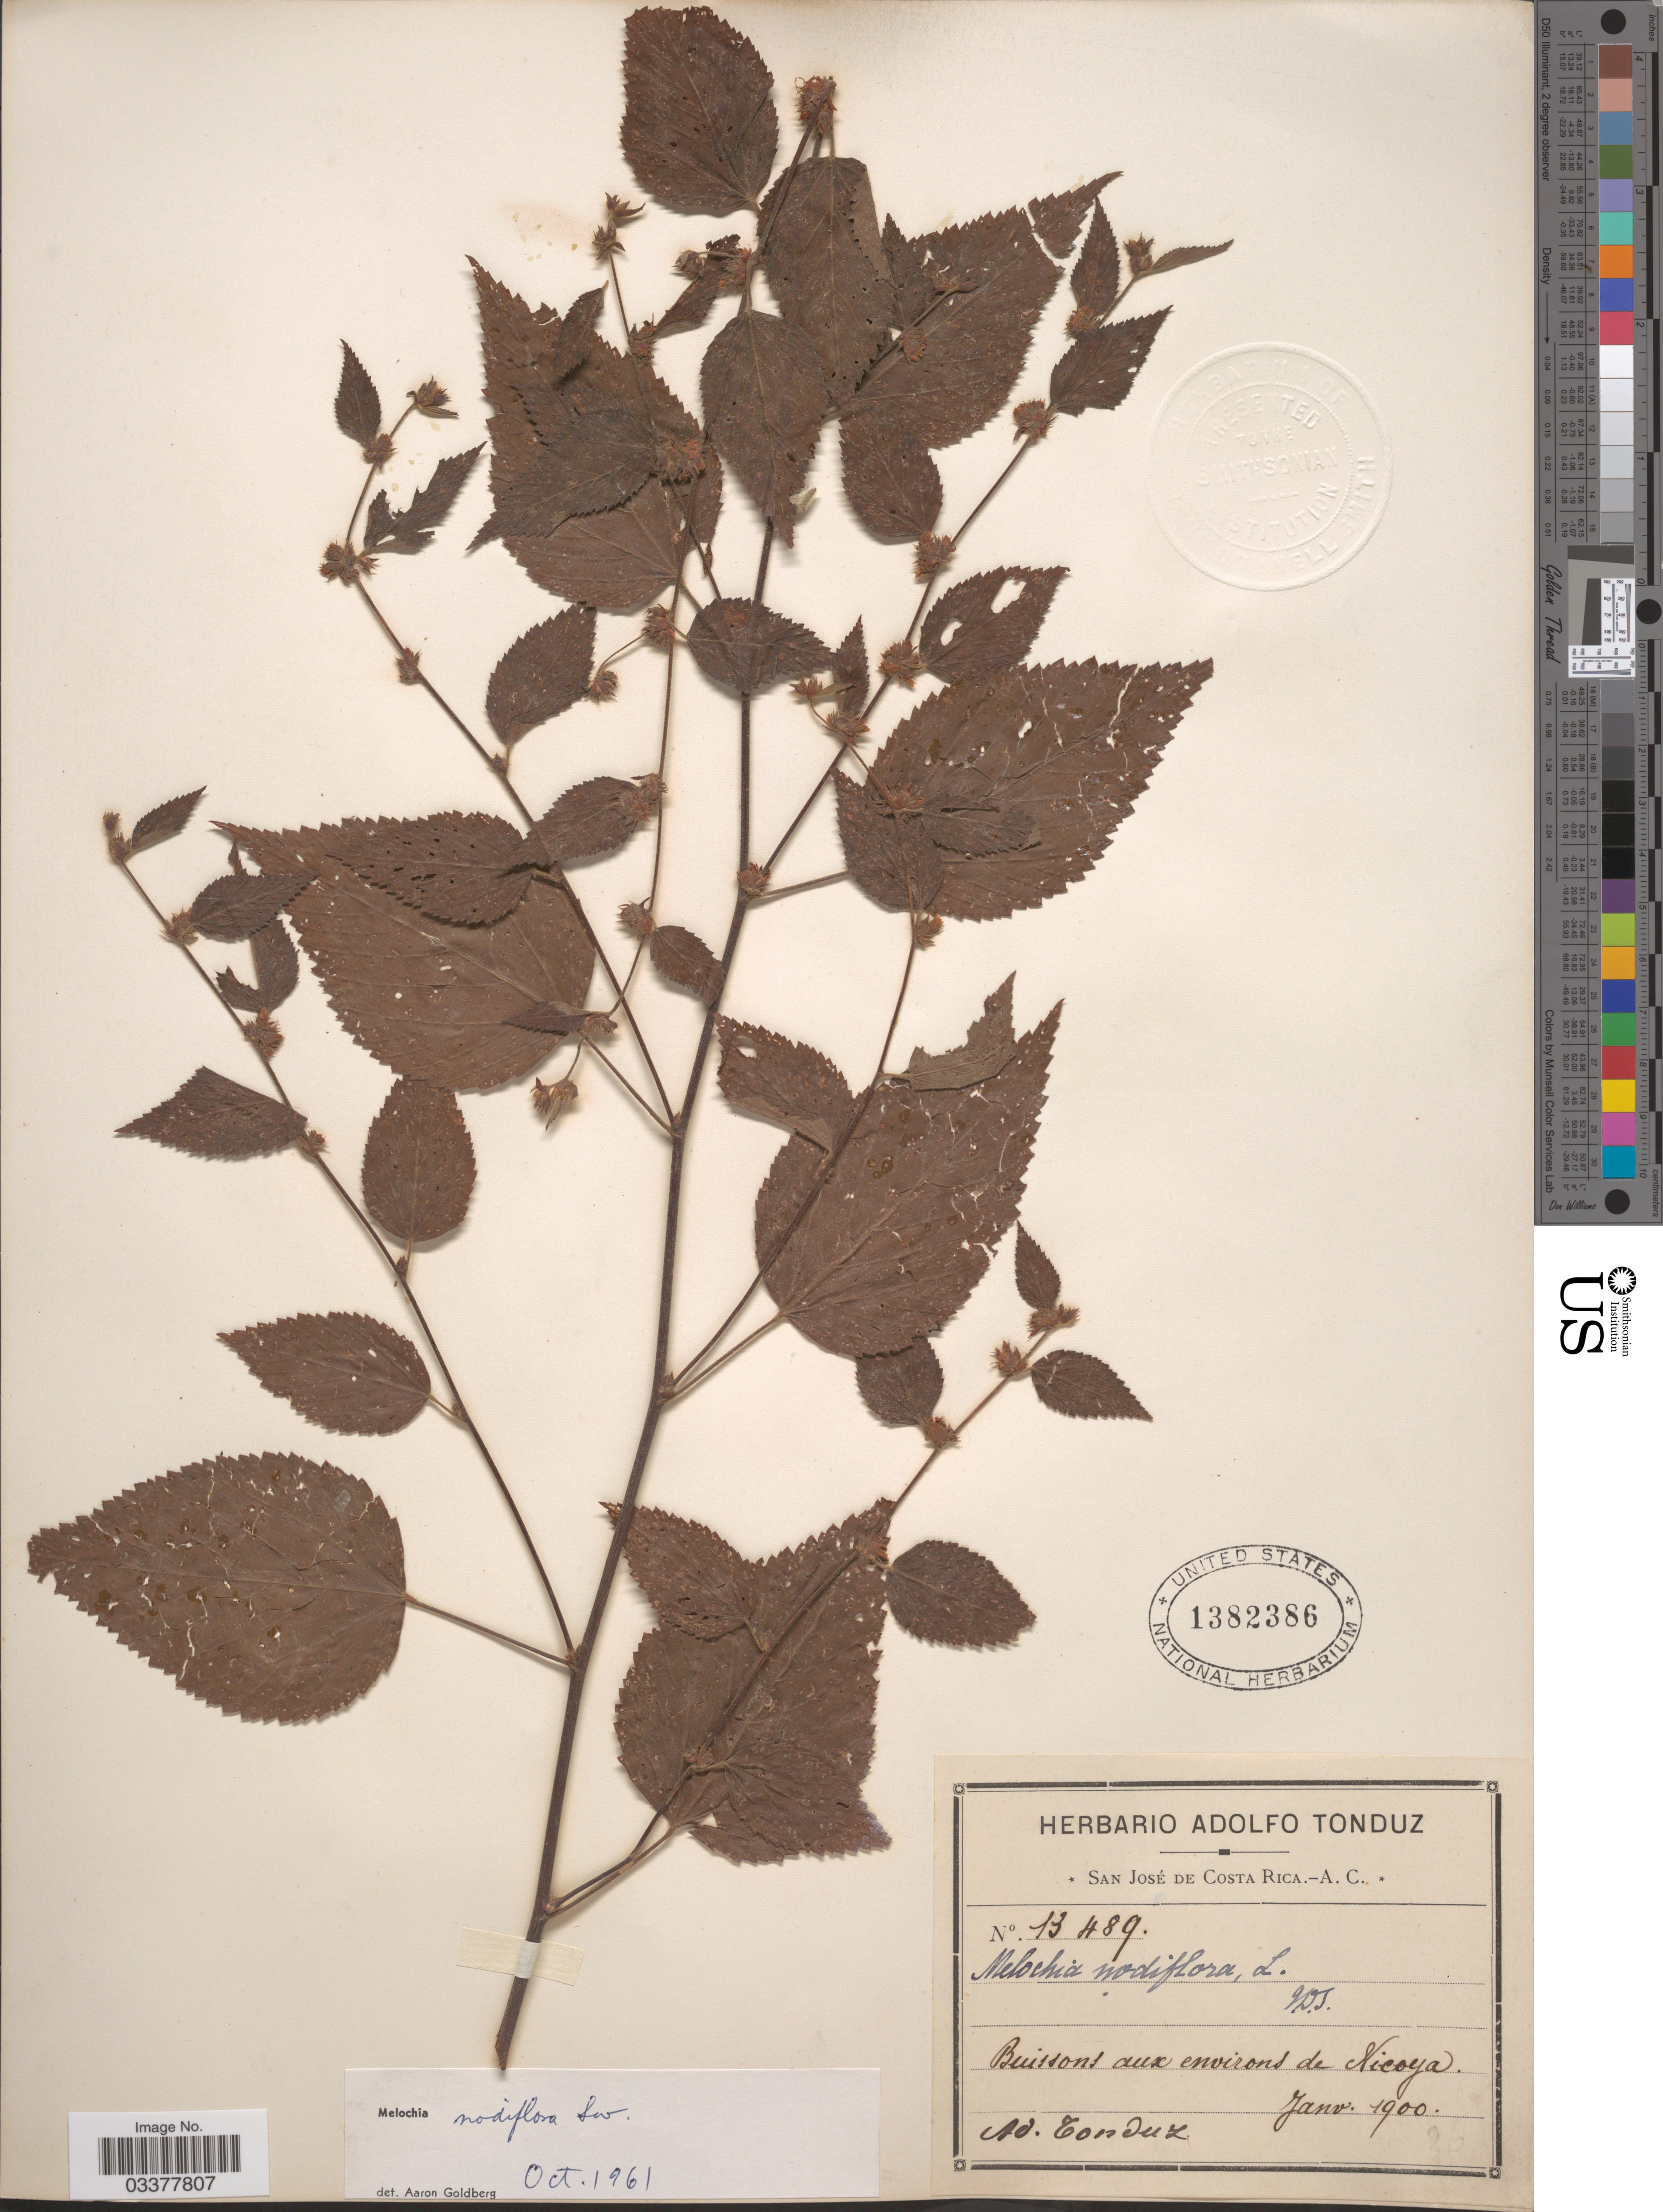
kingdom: Plantae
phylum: Tracheophyta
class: Magnoliopsida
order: Malvales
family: Malvaceae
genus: Melochia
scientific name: Melochia nodiflora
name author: Sw.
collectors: A. Tonduz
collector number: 13489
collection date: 1900-01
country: Costa Rica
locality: Buissons aux environs de Nicoya.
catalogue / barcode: US 1382386